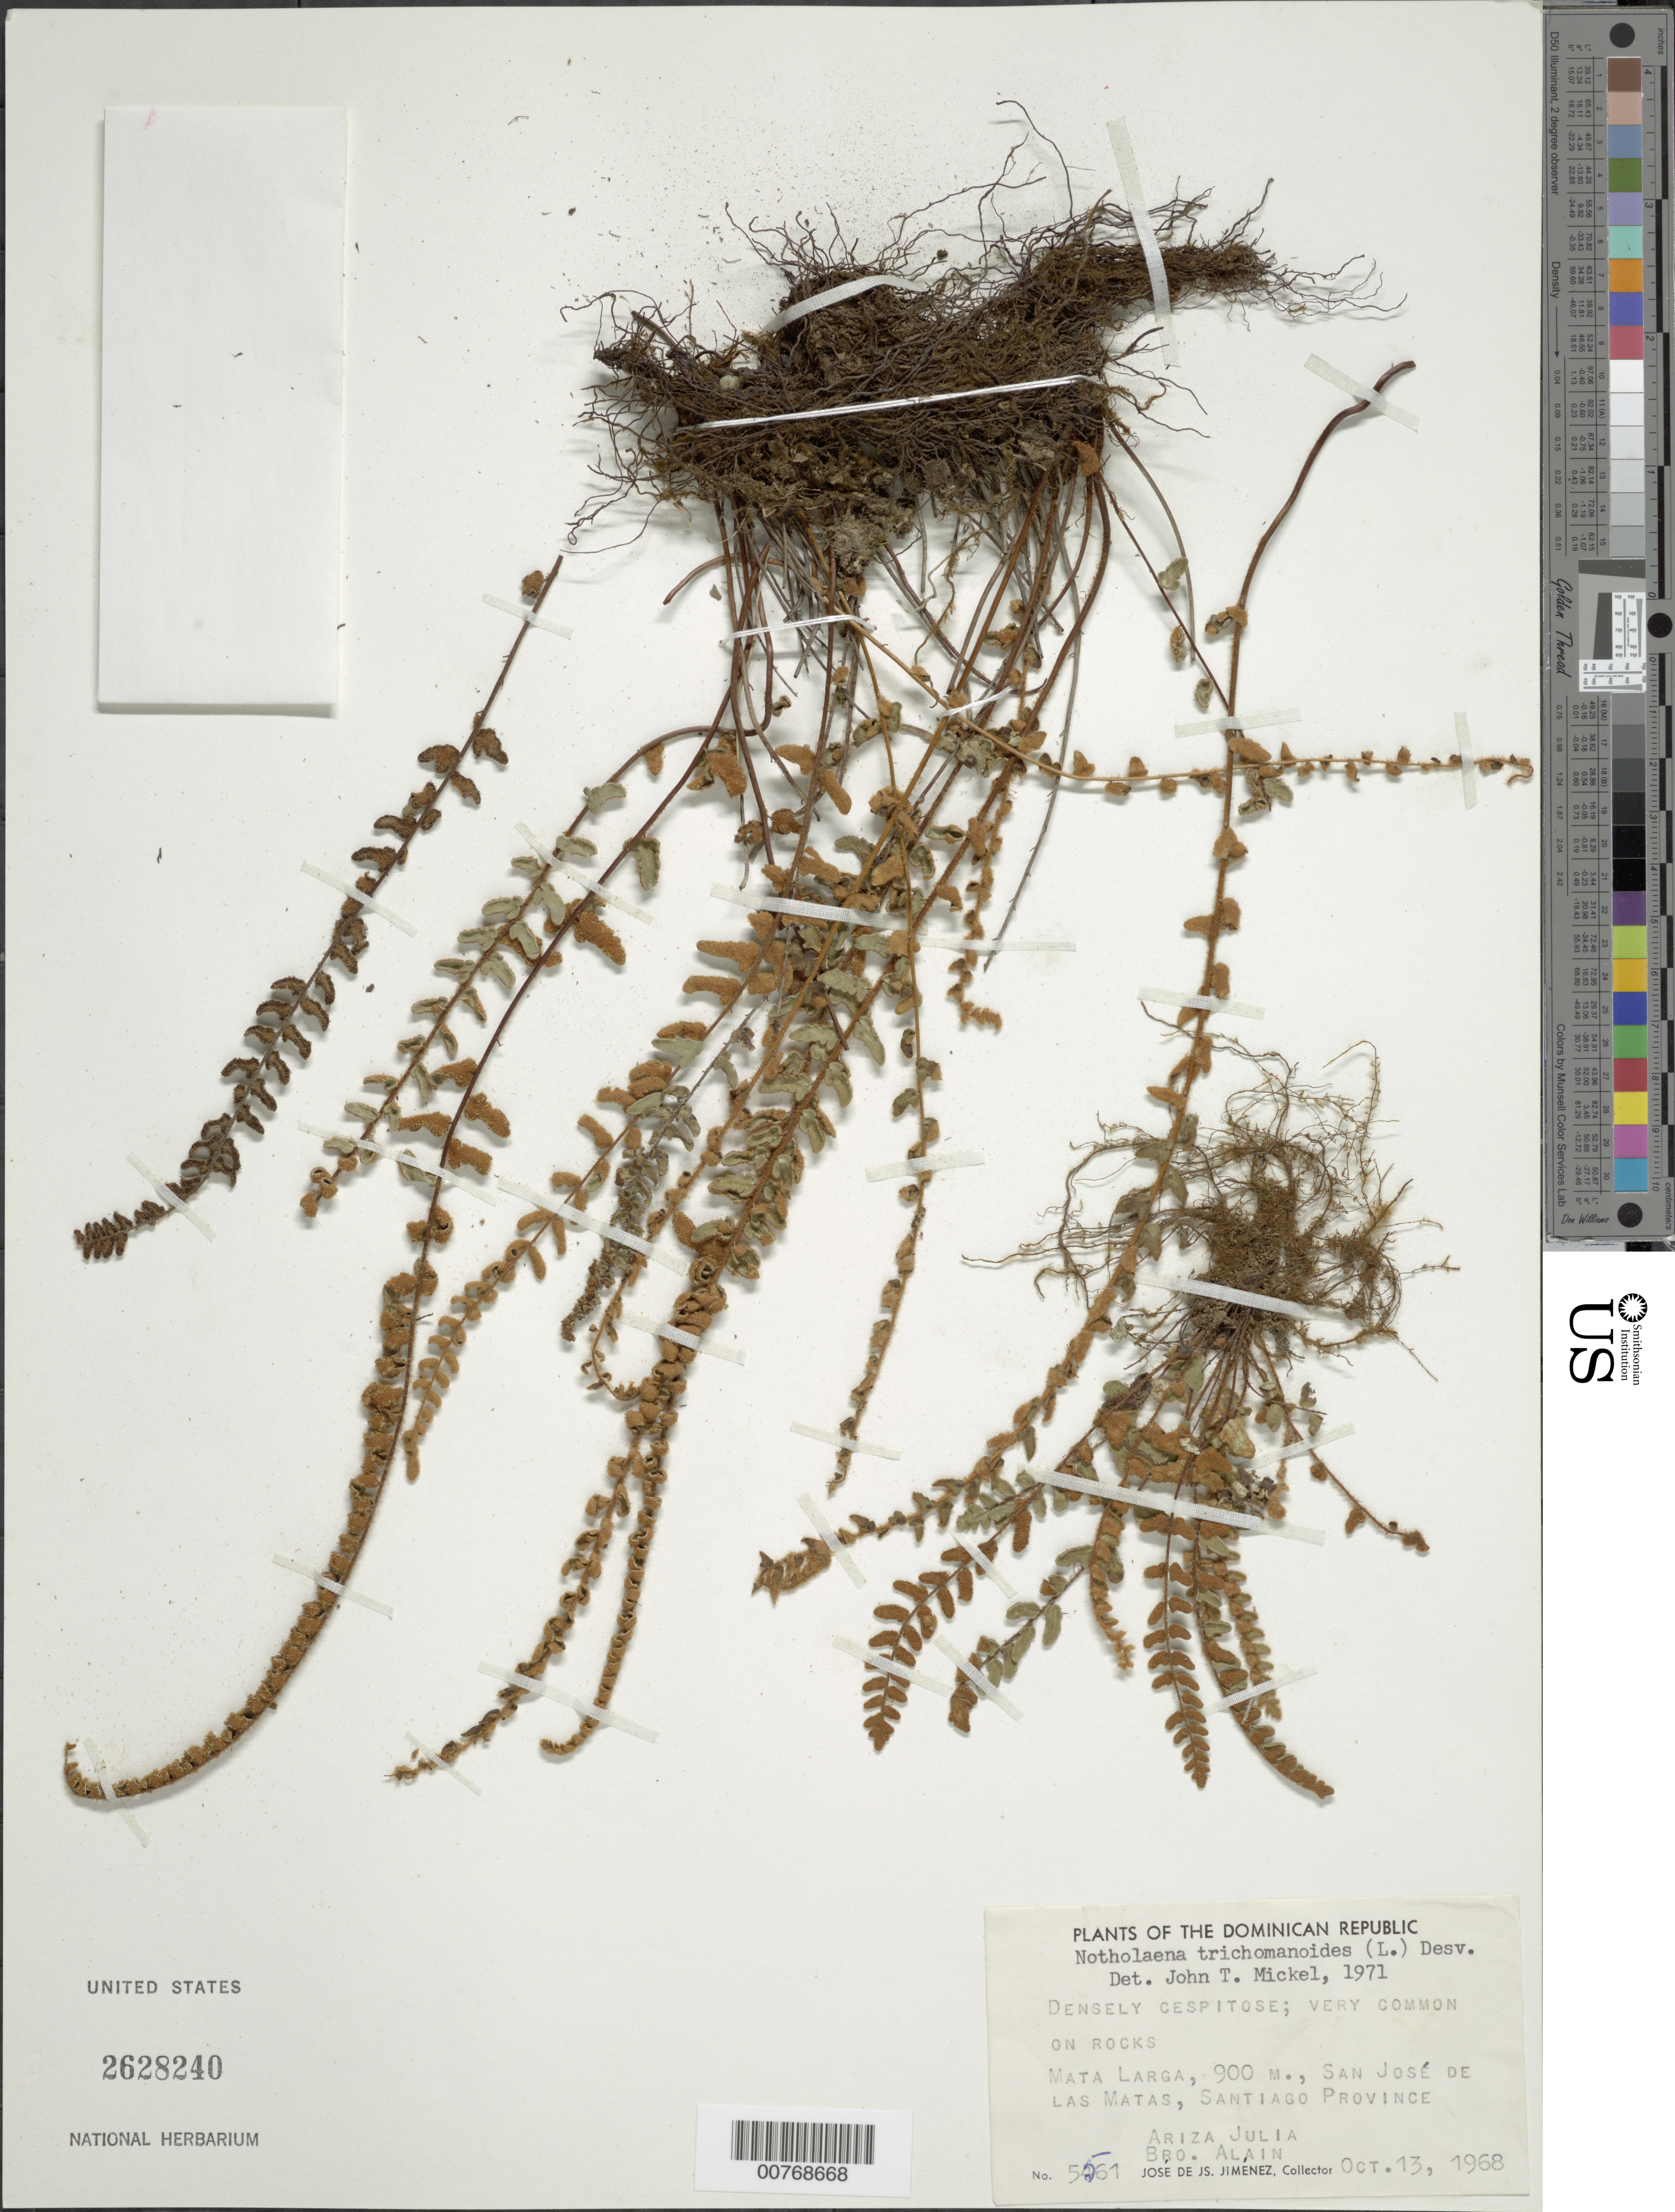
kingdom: Plantae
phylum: Tracheophyta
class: Polypodiopsida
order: Polypodiales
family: Pteridaceae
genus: Notholaena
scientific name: Notholaena trichomanoides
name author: (L.) Desv.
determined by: Mickel, J. T., (NY), New York Botanical Garden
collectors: J. J. Jiménez & L. Ariza-Julia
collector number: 5561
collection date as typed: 13 Oct 1968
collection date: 1968-10-13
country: Dominican Republic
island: Hispaniola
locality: Mata Larga, San José de las Matas, Province Santiago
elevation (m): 900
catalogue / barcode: US 2628240